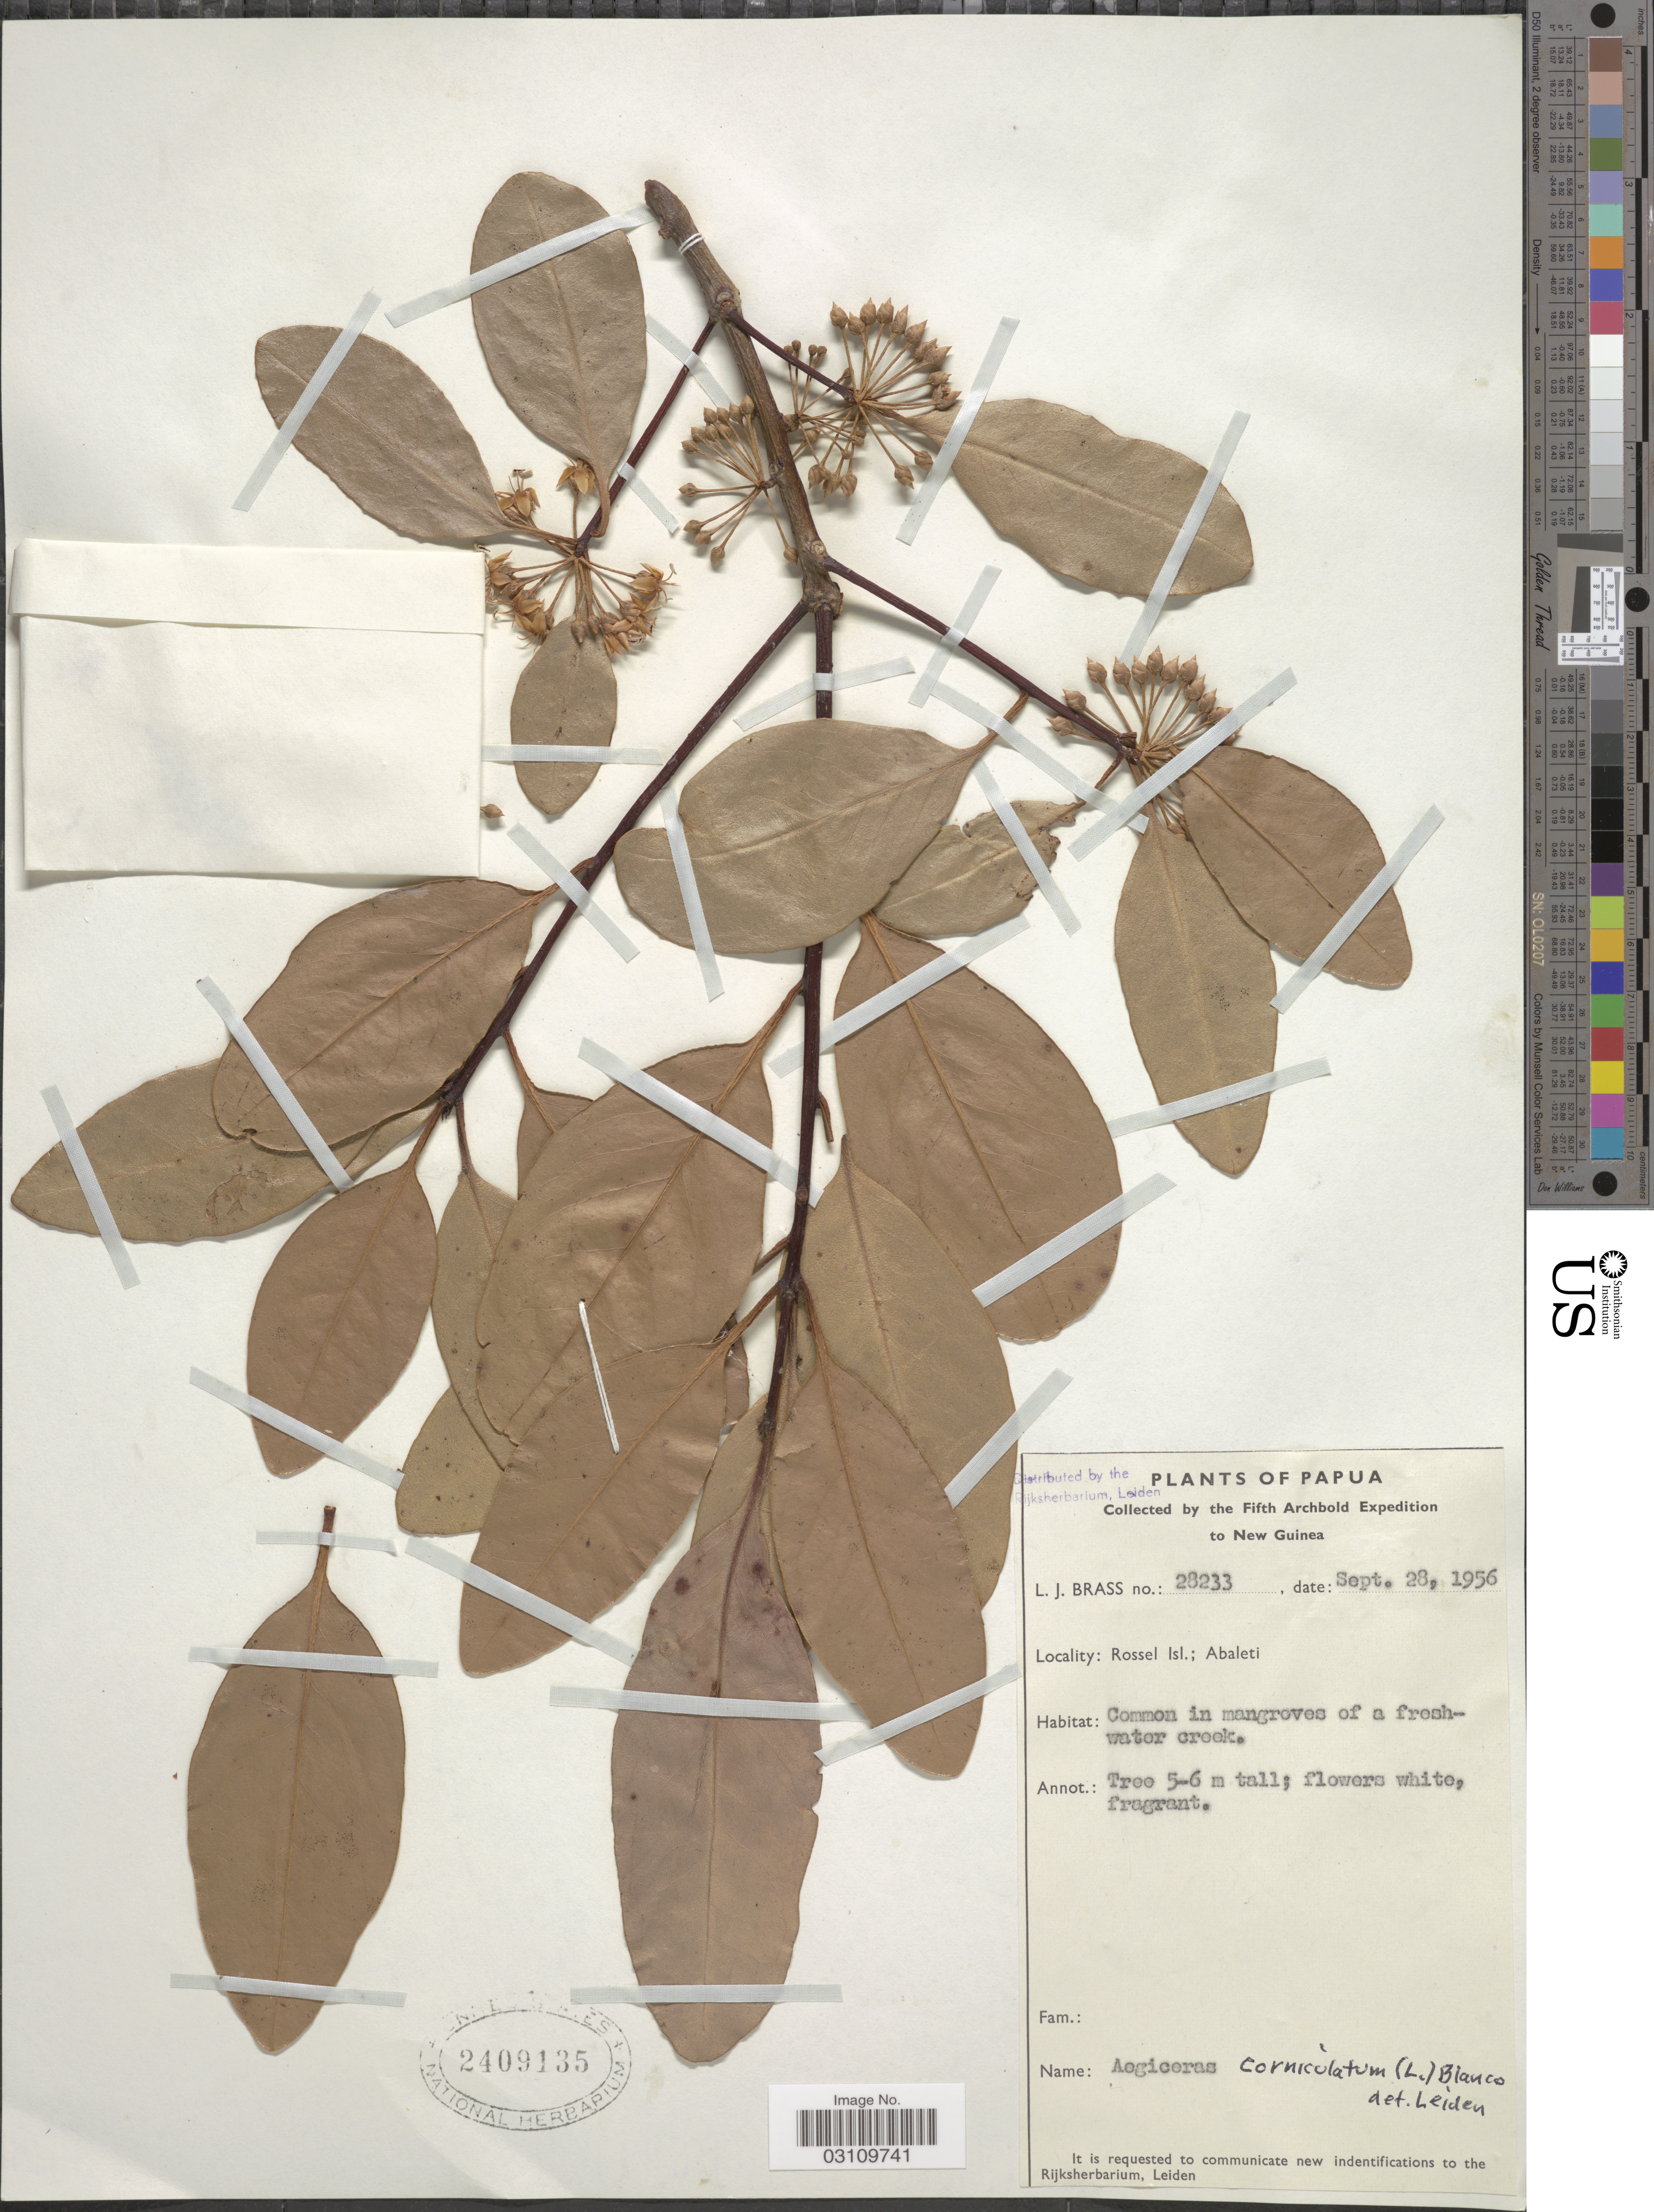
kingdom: Plantae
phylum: Tracheophyta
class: Magnoliopsida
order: Ericales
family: Primulaceae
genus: Aegiceras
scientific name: Aegiceras corniculatum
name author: (L.) Blanco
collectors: L. J. Brass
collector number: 28233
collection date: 1956-09-28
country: Papua New Guinea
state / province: Milne Bay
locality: Papua, New Guinea, Rossel Isl.; Abaleti.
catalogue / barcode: US 2409135